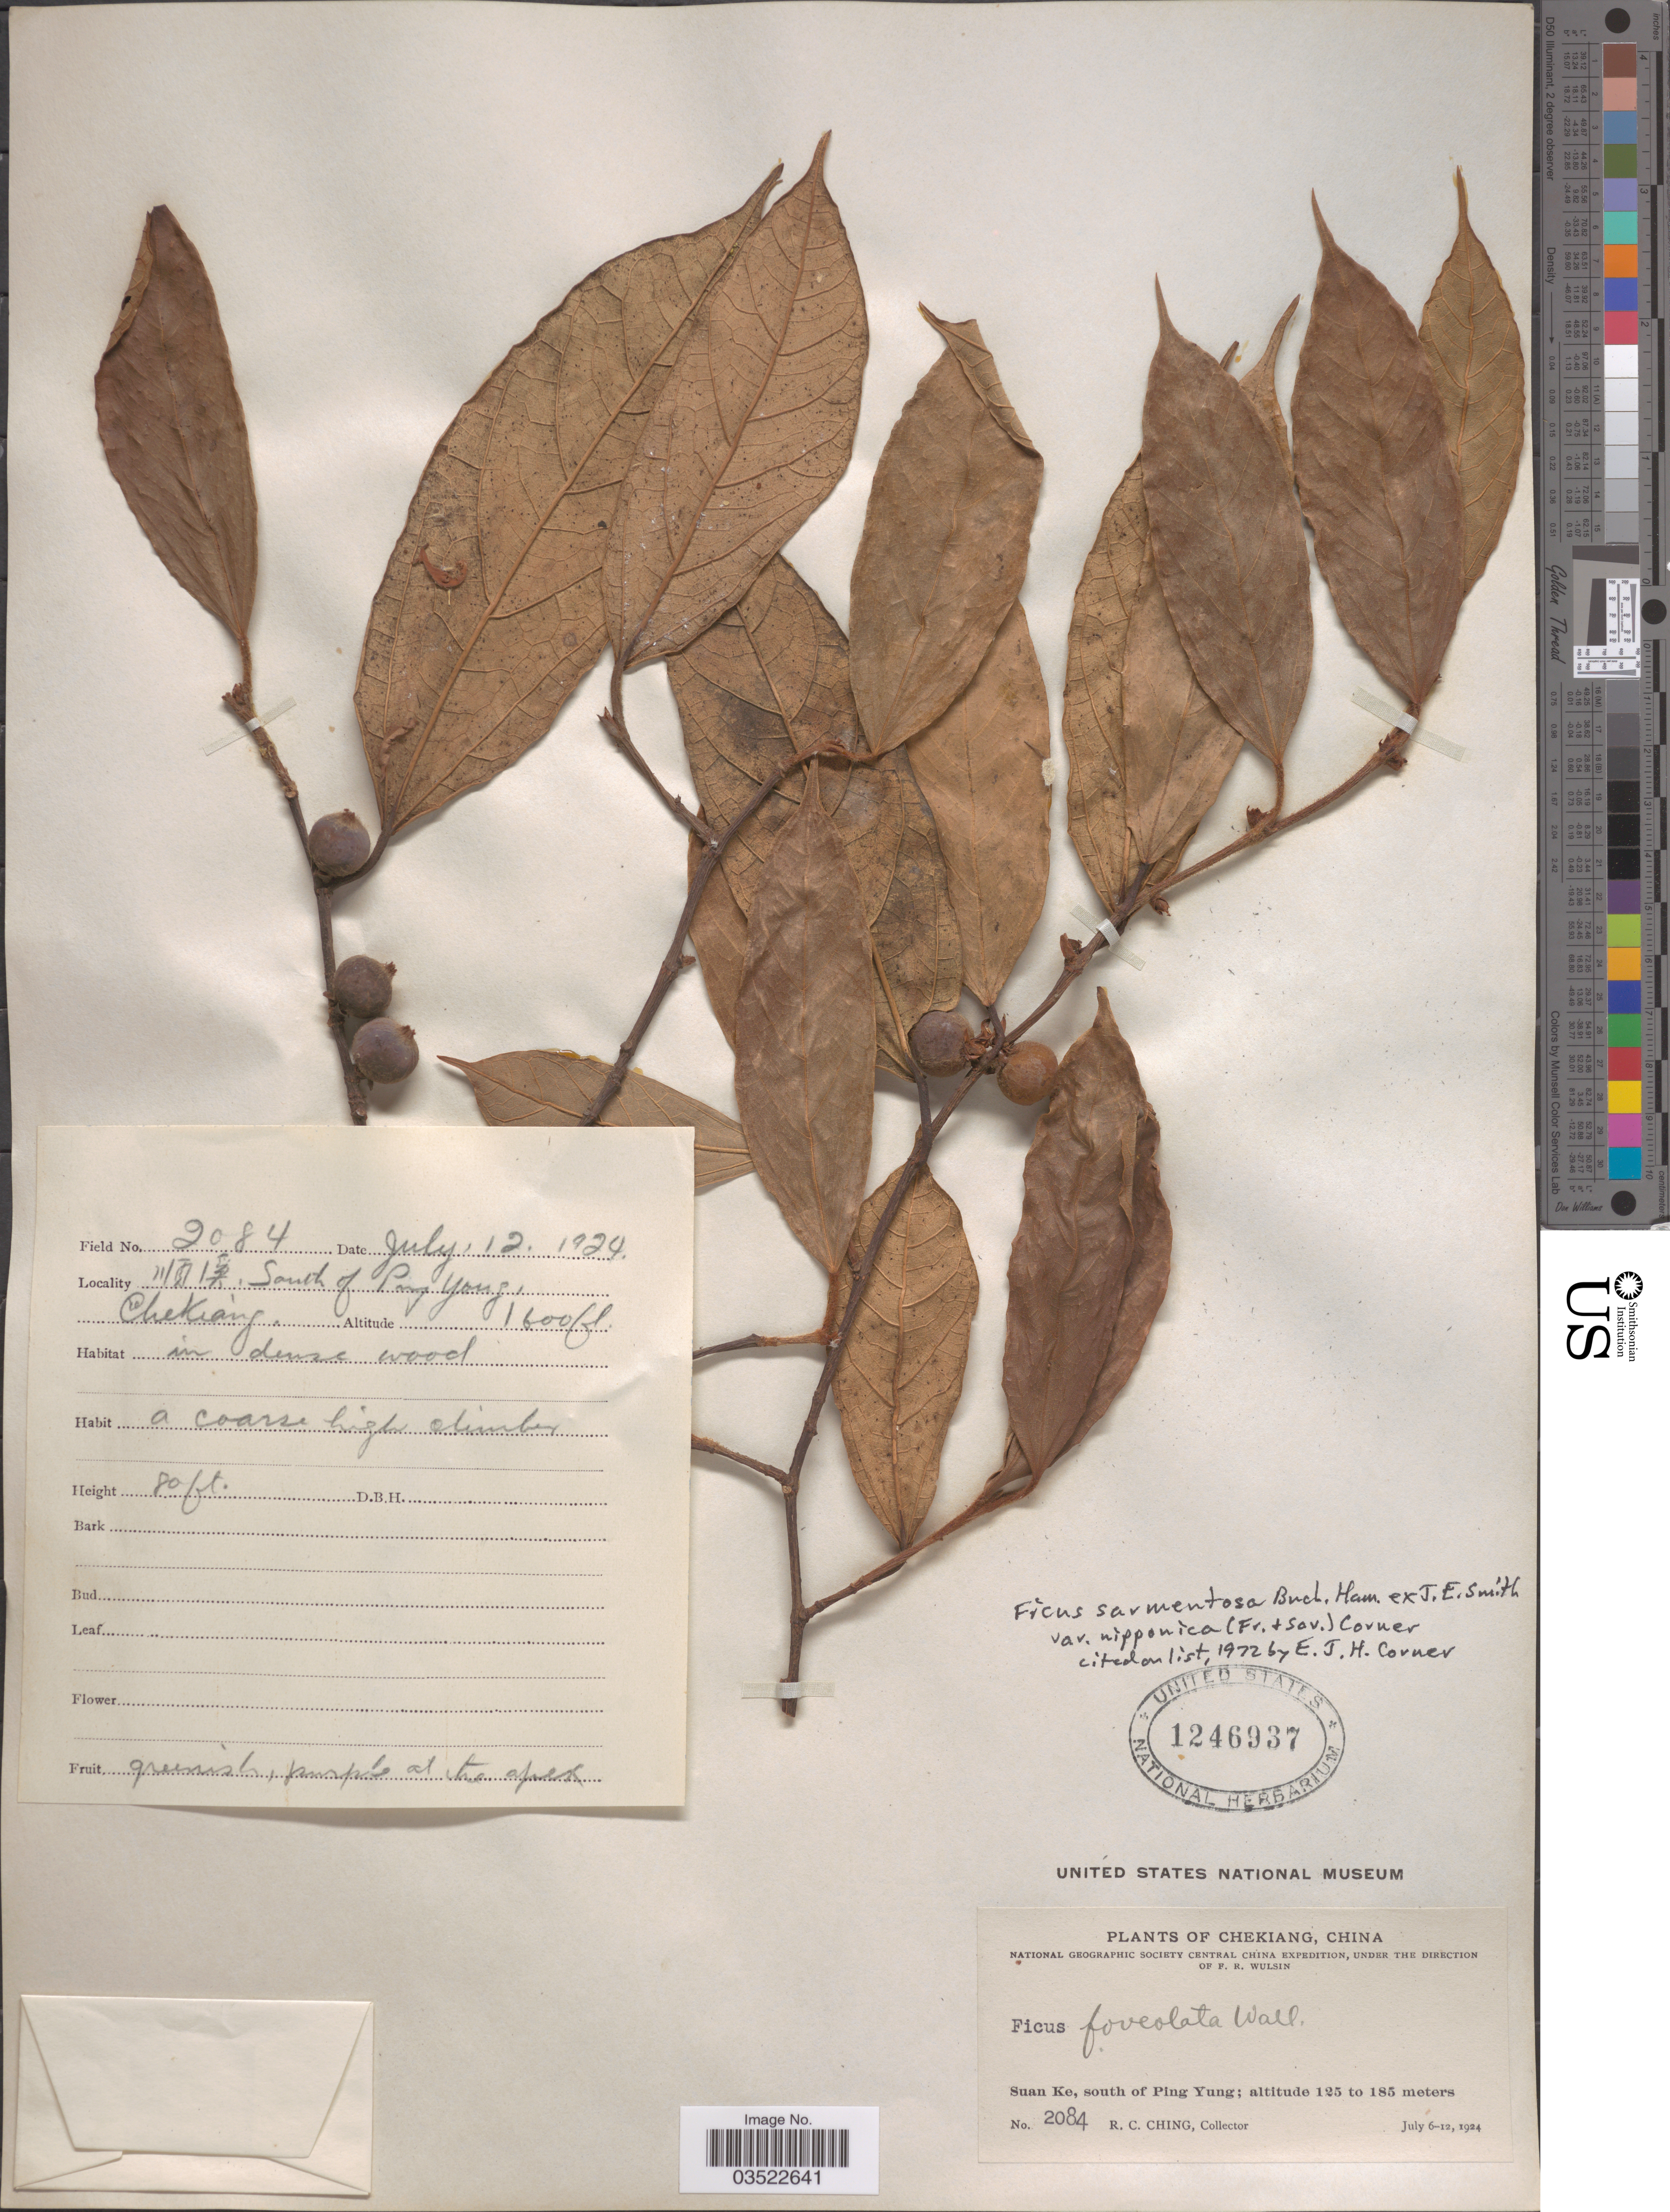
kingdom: Plantae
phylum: Tracheophyta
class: Magnoliopsida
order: Rosales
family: Moraceae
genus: Ficus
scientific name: Ficus sarmentosa var. nipponica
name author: (Franch. & Sav.) Corner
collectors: R. C. Ching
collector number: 2084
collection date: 1924-07-12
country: China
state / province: Zhejiang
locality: Chekiang. Suan Ke, south of Ping Yung. X.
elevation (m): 488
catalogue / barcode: US 1246937